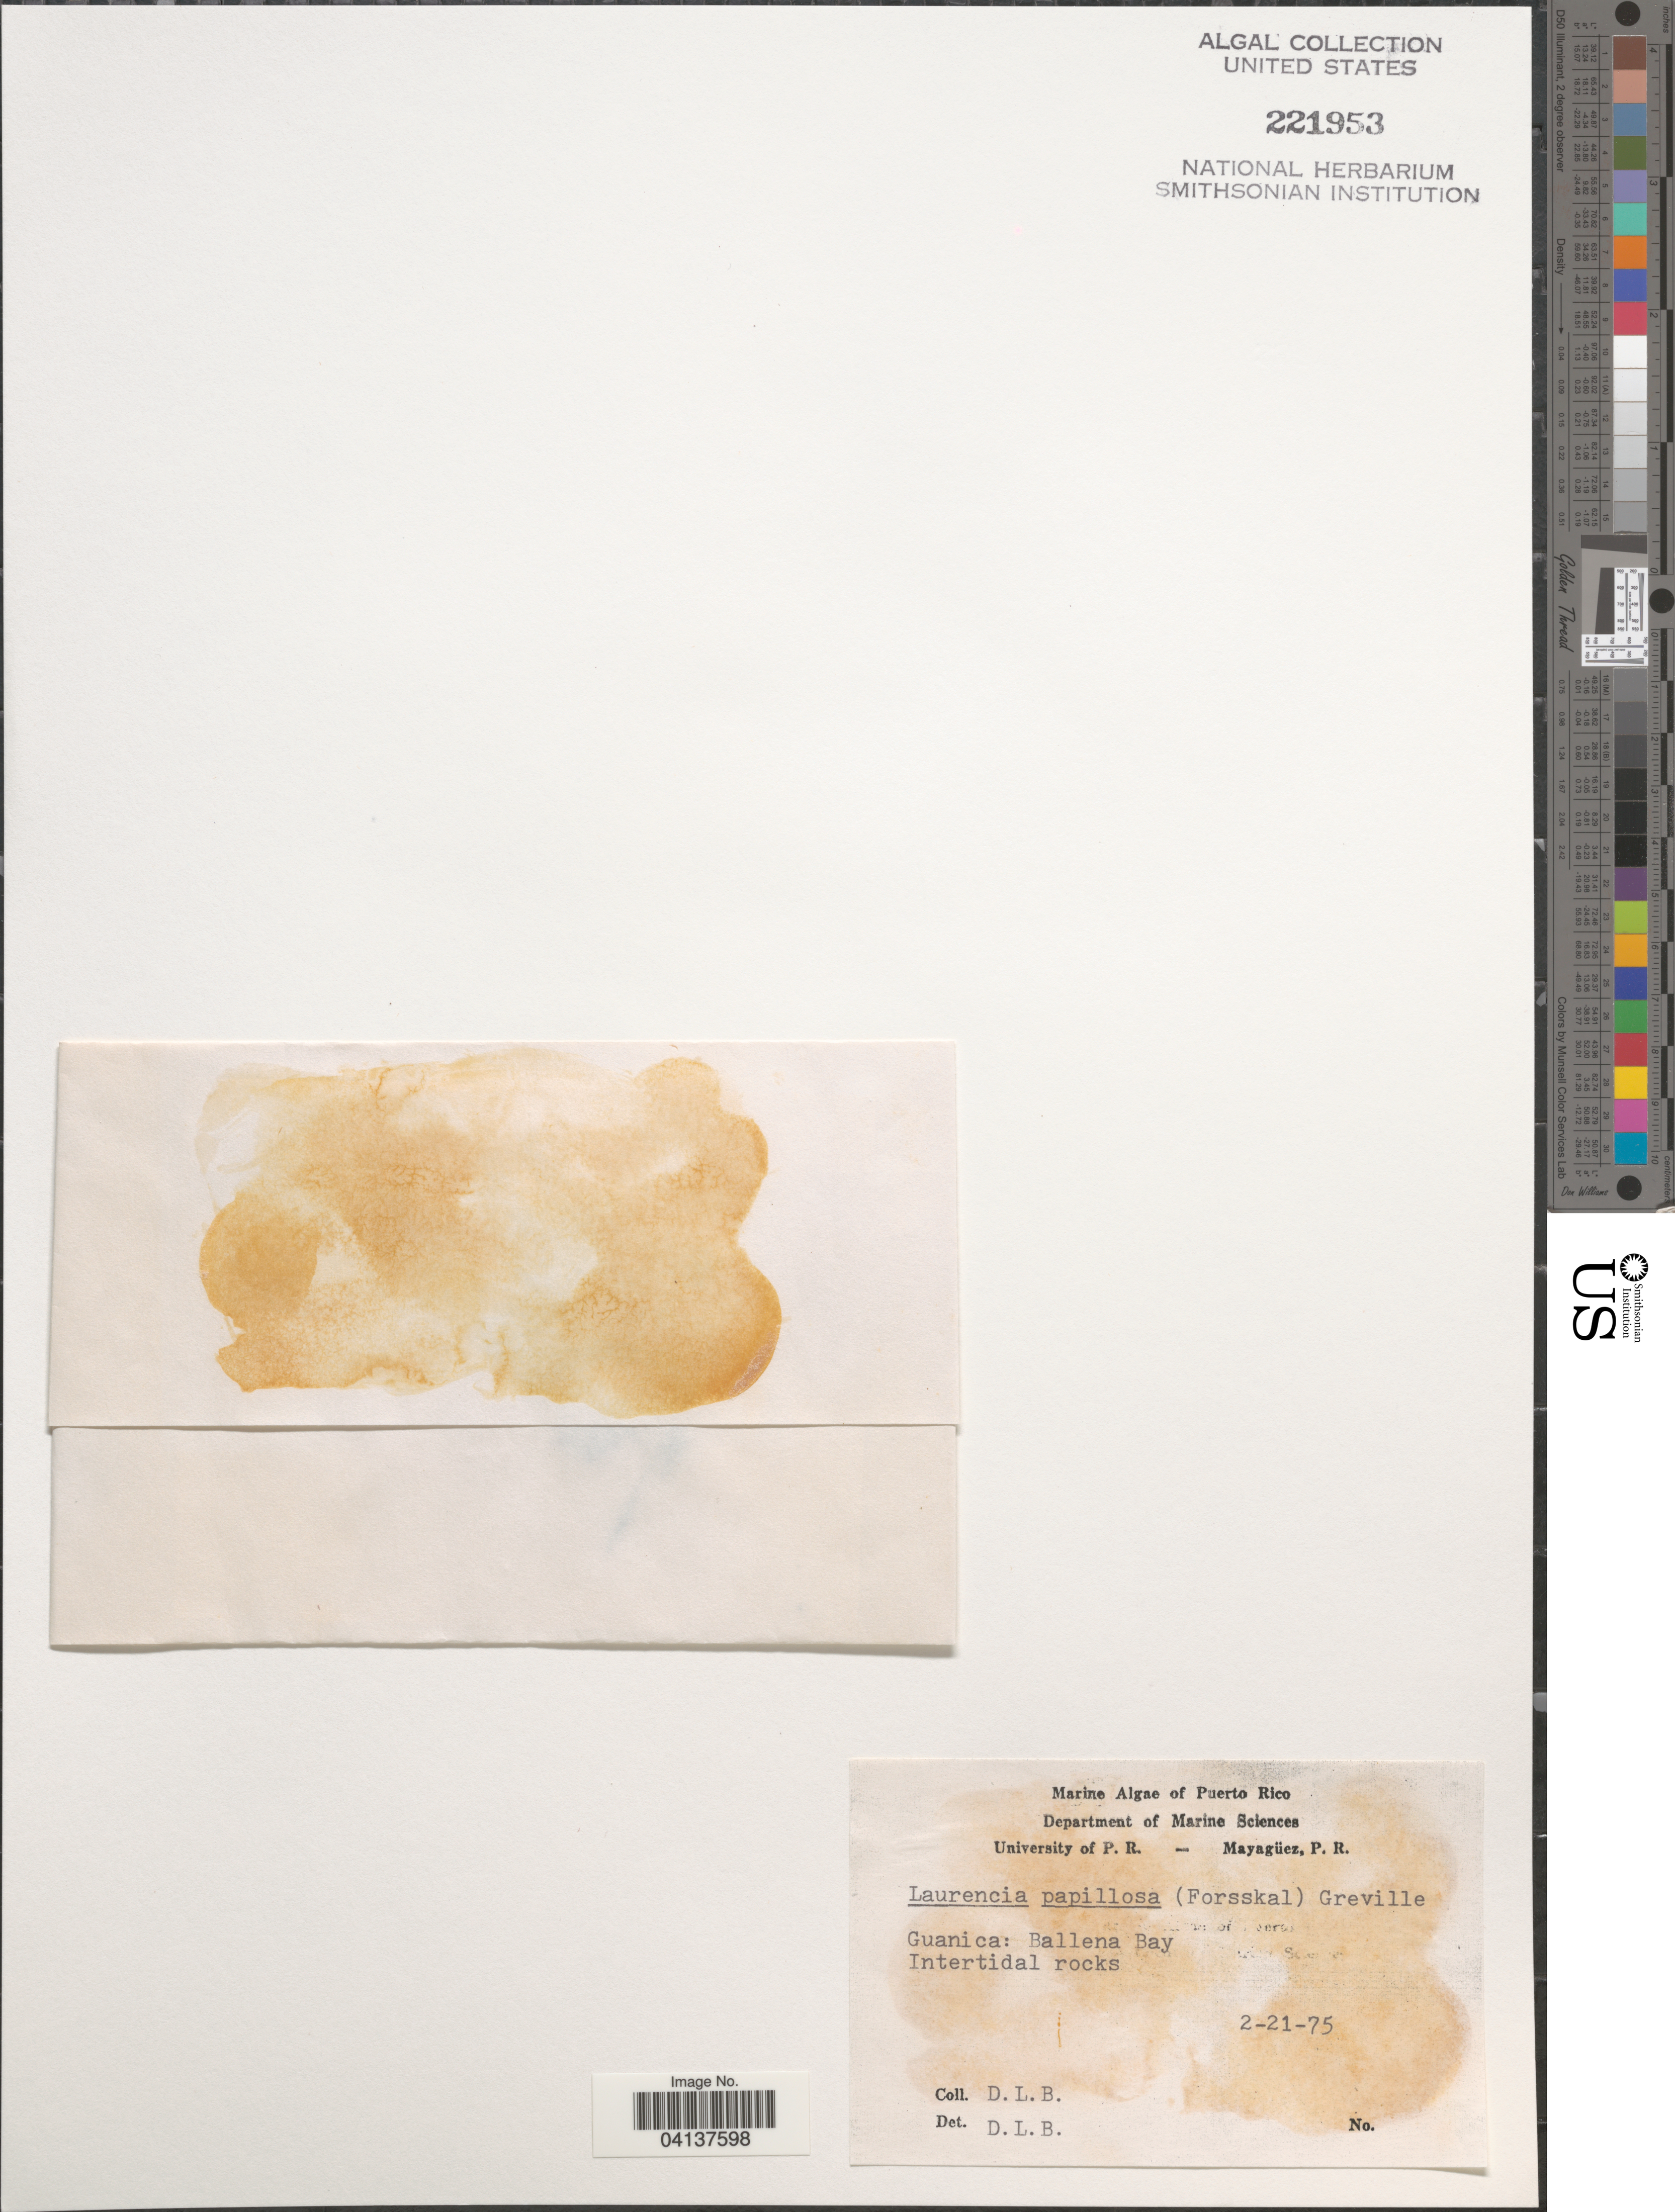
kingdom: Plantae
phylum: Rhodophyta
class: Florideophyceae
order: Ceramiales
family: Rhodomelaceae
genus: Palisada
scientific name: Palisada perforata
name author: (Bory) K.W. Nam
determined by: Algae name updating Project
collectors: D. L. B.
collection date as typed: Transcribed d/m/y: 21/2/75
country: Puerto Rico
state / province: Guánica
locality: Ballena Bay.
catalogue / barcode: US 221953